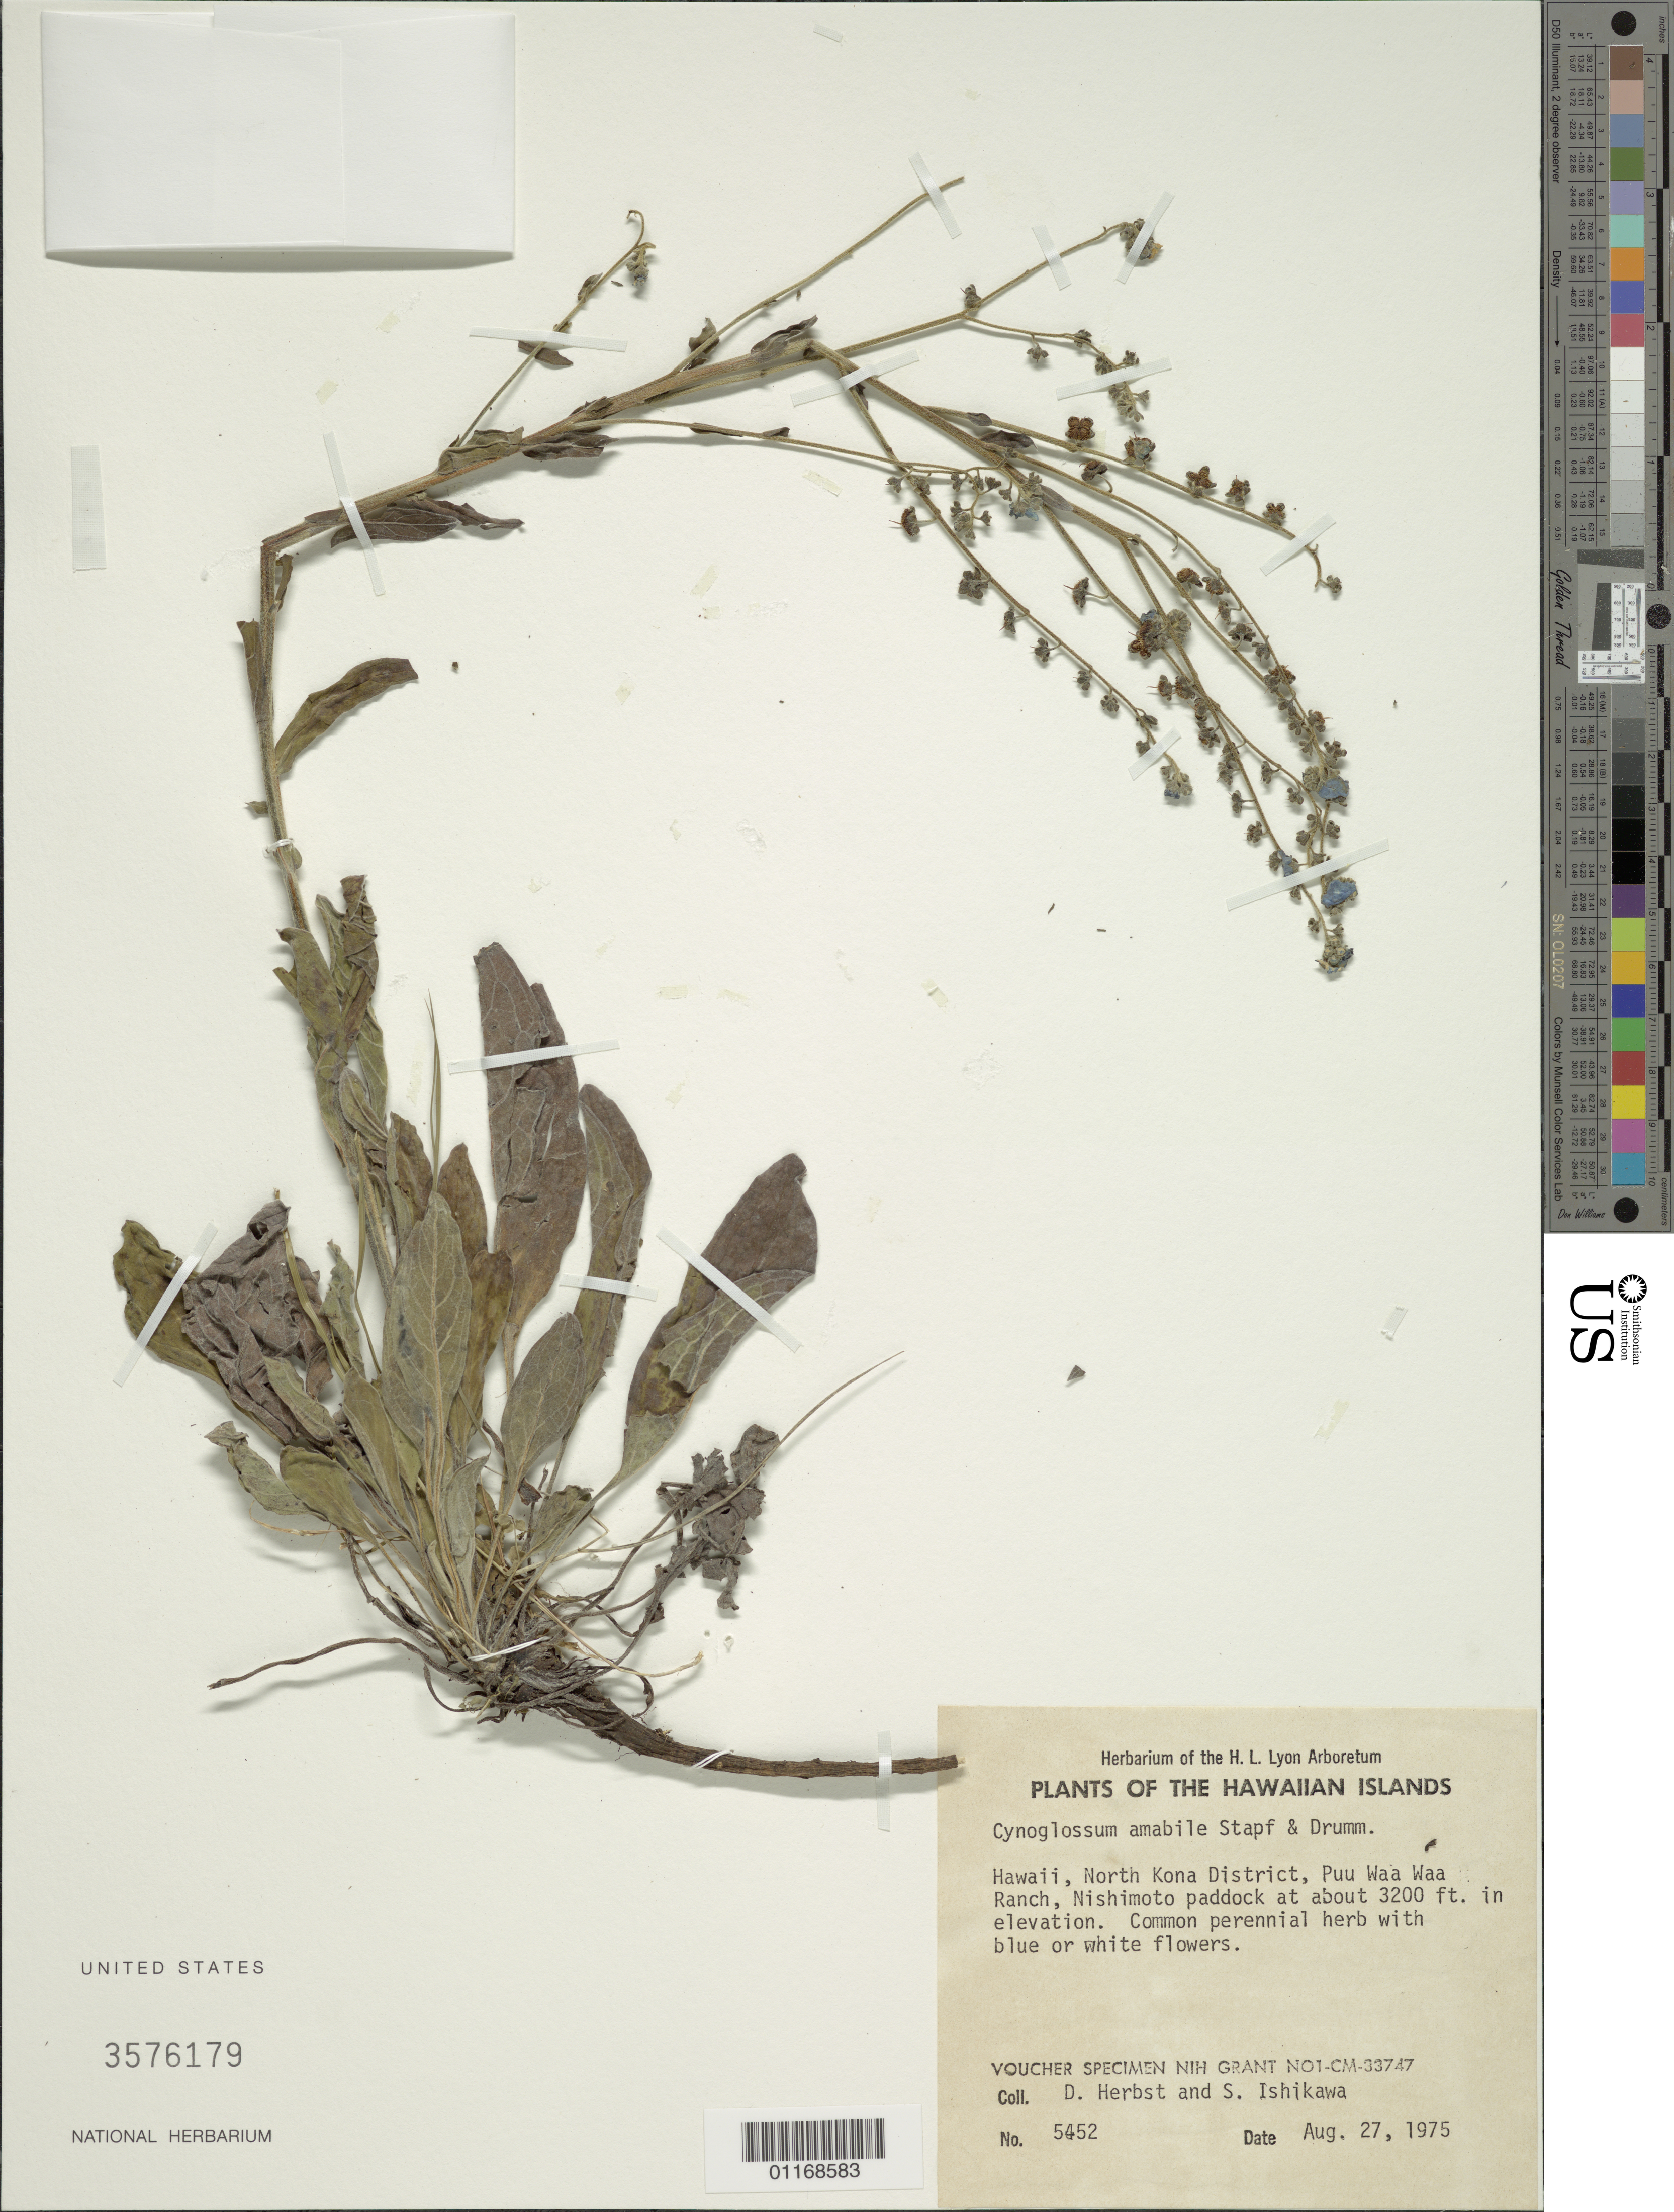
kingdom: Plantae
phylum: Tracheophyta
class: Magnoliopsida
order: Boraginales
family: Boraginaceae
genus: Cynoglossum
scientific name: Cynoglossum amabile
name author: Stapf & J.R. Drumm.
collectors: D. R. Herbst & S. Ishikawa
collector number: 5452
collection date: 1975-08-27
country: United States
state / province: Hawaii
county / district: Hawaii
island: Hawaii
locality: North Kona District, Pu'u Waa Waa Ranch, Nishimoto paddock.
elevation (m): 975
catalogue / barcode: US 3576179